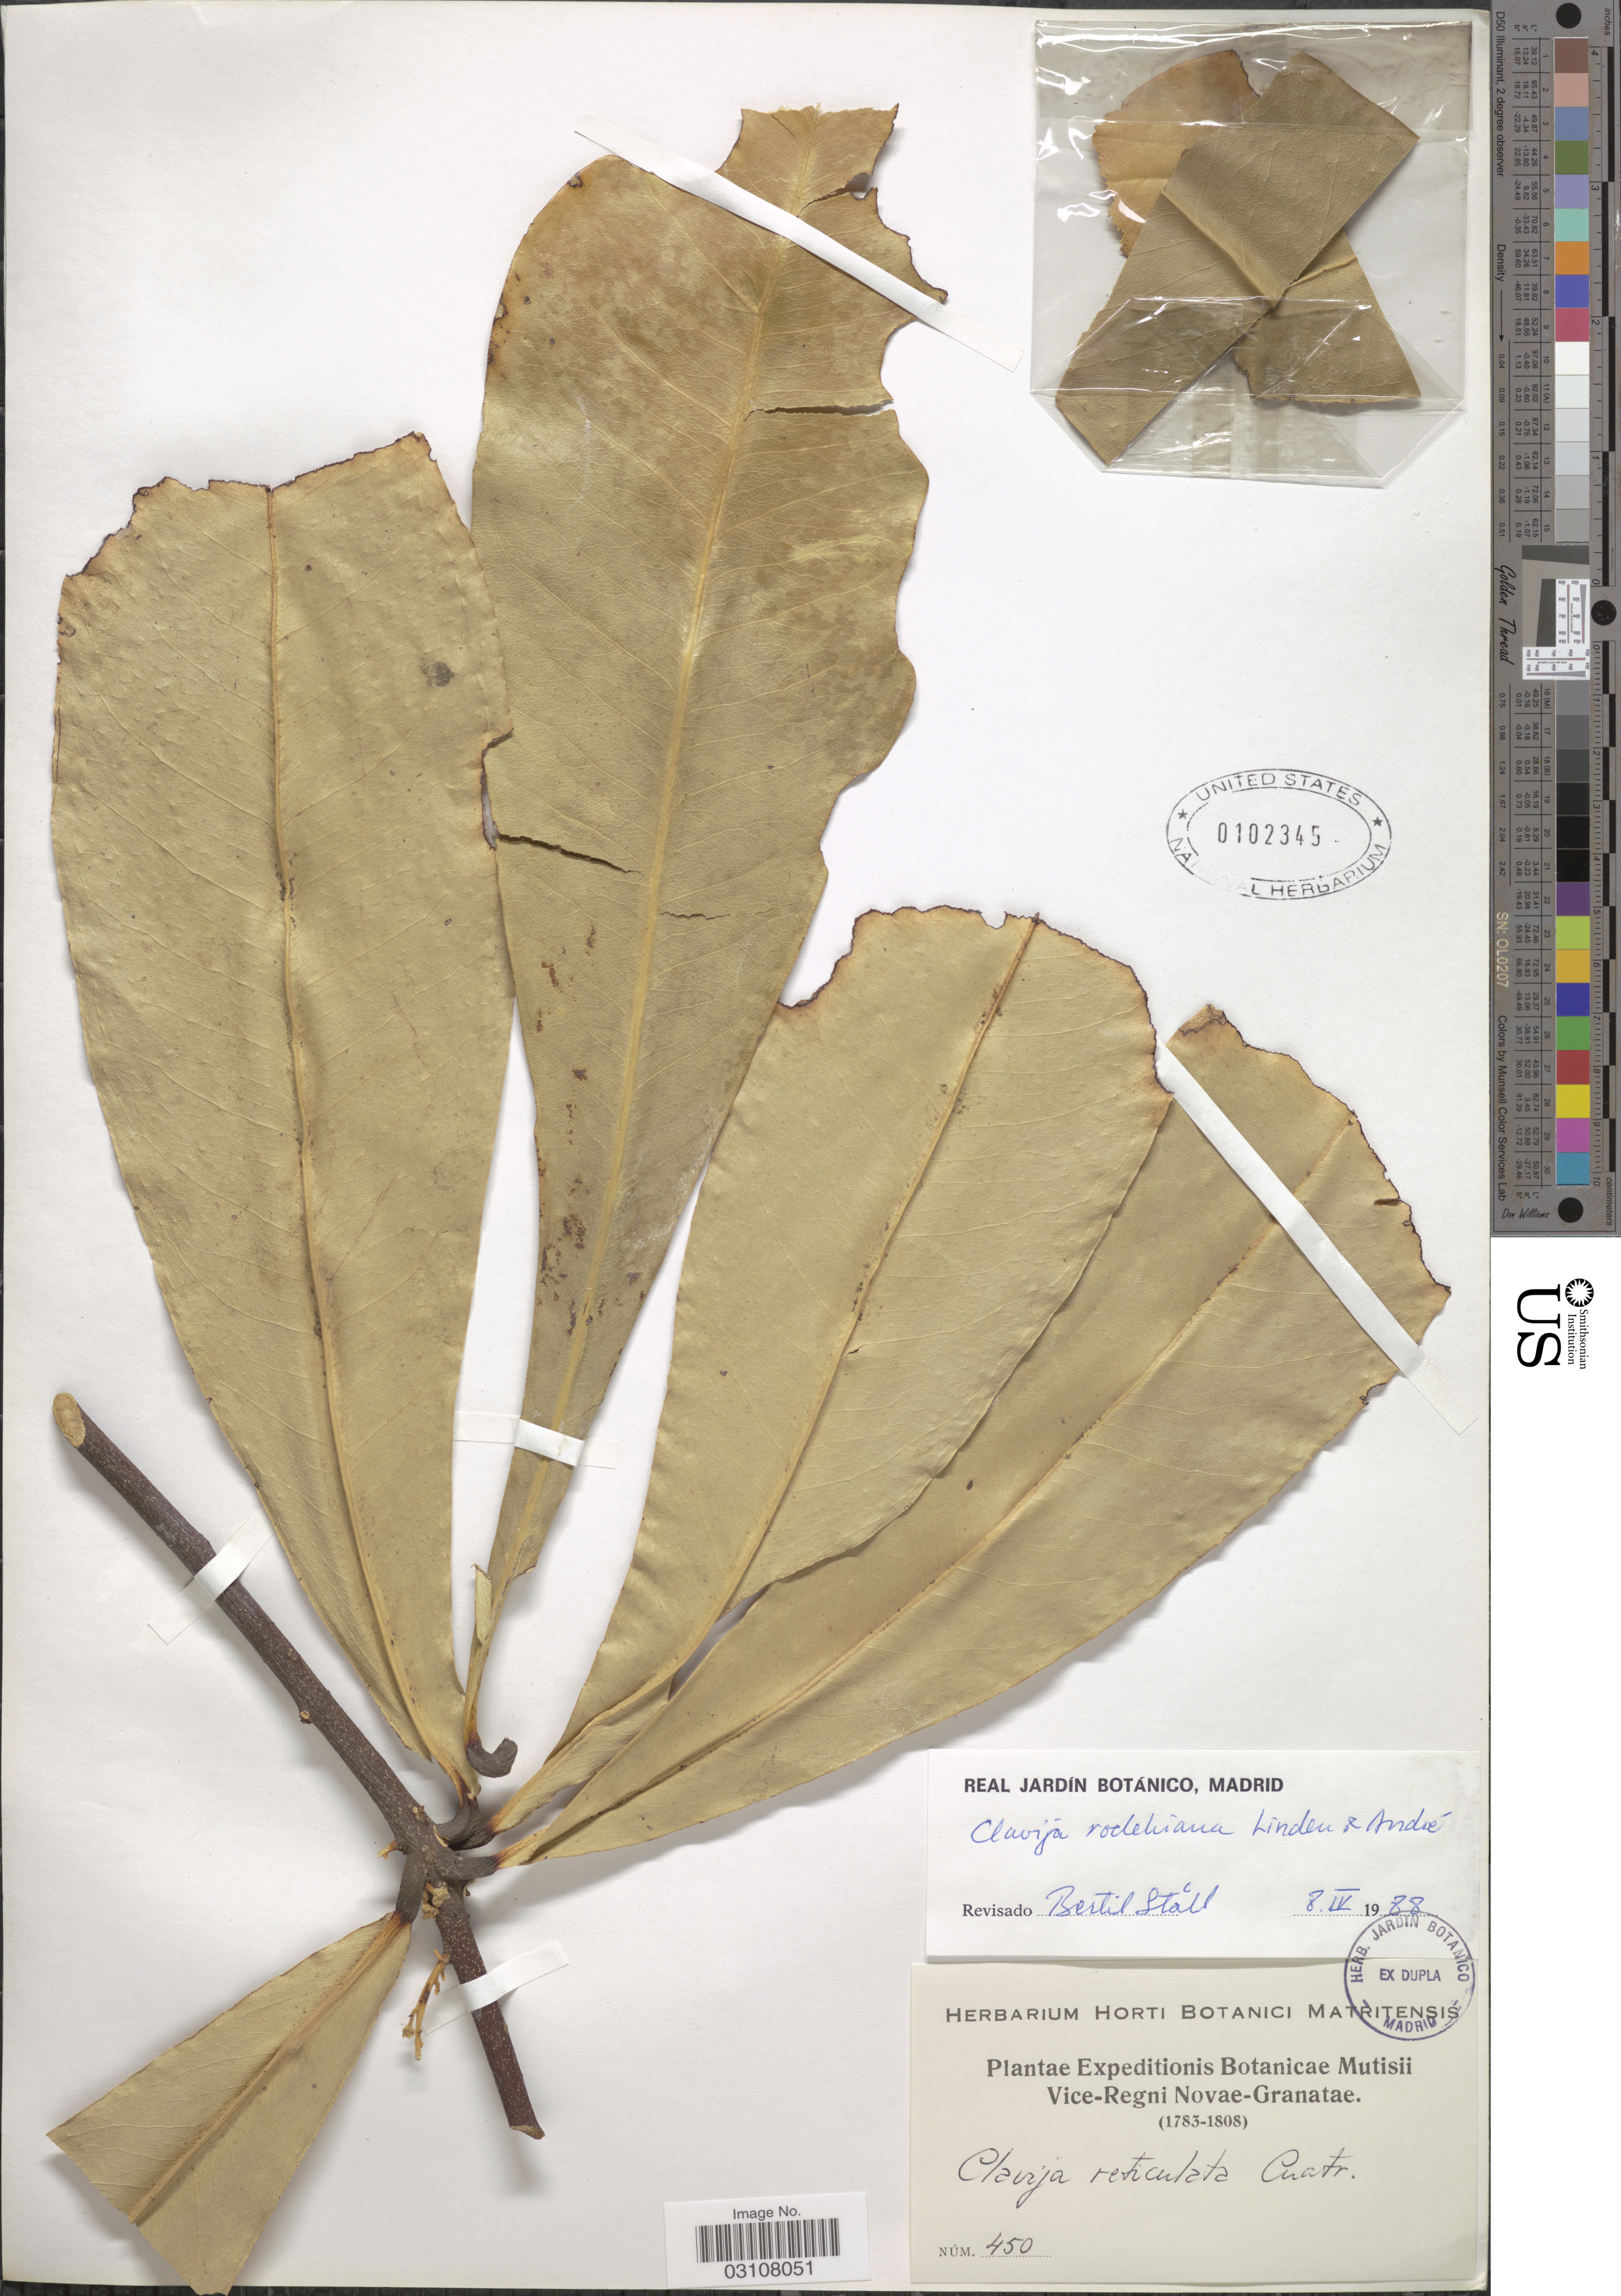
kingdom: Plantae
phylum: Tracheophyta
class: Magnoliopsida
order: Ericales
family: Primulaceae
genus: Clavija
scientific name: Clavija rodekiana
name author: Linden & André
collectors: Expeditions Botanicae Mutisii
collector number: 450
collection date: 1783/1808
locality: Vice-Regni Novae-Granatae.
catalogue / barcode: US 102345